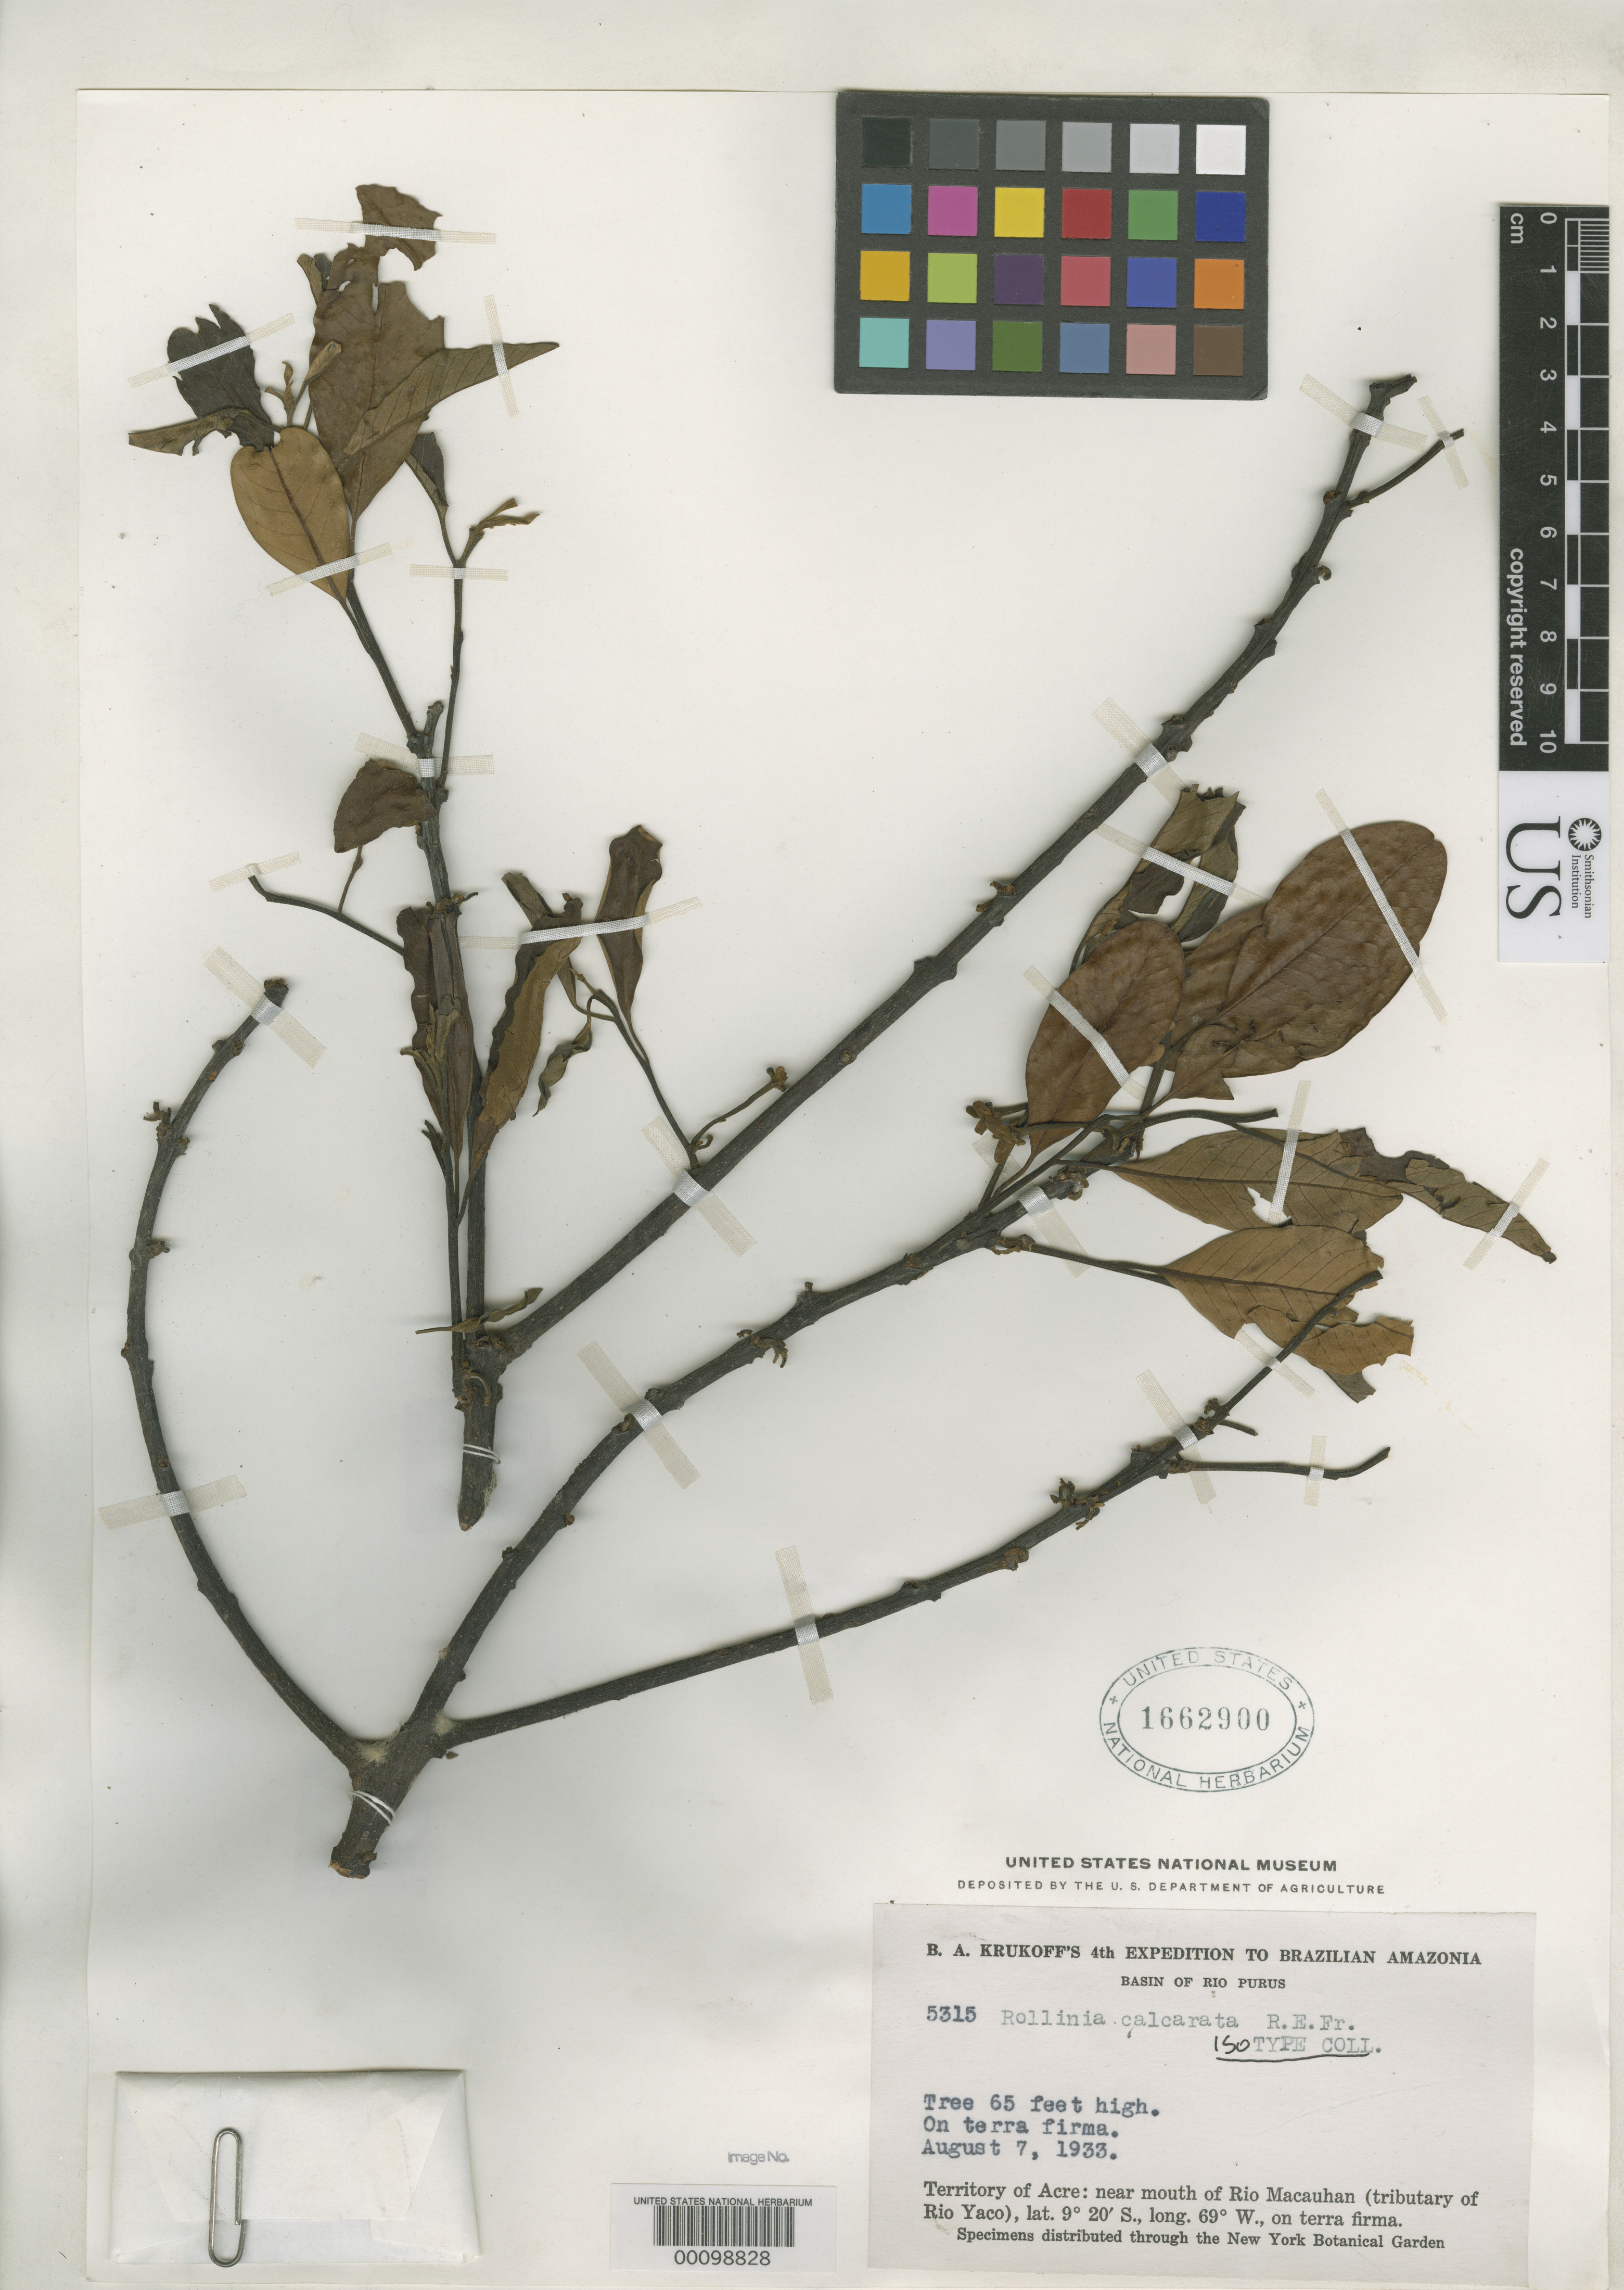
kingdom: Plantae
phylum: Tracheophyta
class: Magnoliopsida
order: Magnoliales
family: Annonaceae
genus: Rollinia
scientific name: Rollinia calcarata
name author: R.E. Fr.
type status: Isotype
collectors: B. A. Krukoff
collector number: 5315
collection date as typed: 07 Aug 1933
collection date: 1933-08-07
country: Brazil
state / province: Acre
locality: Near mouth of Rio Macauhan, tributary of Rio Yaco.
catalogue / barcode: US 1662900